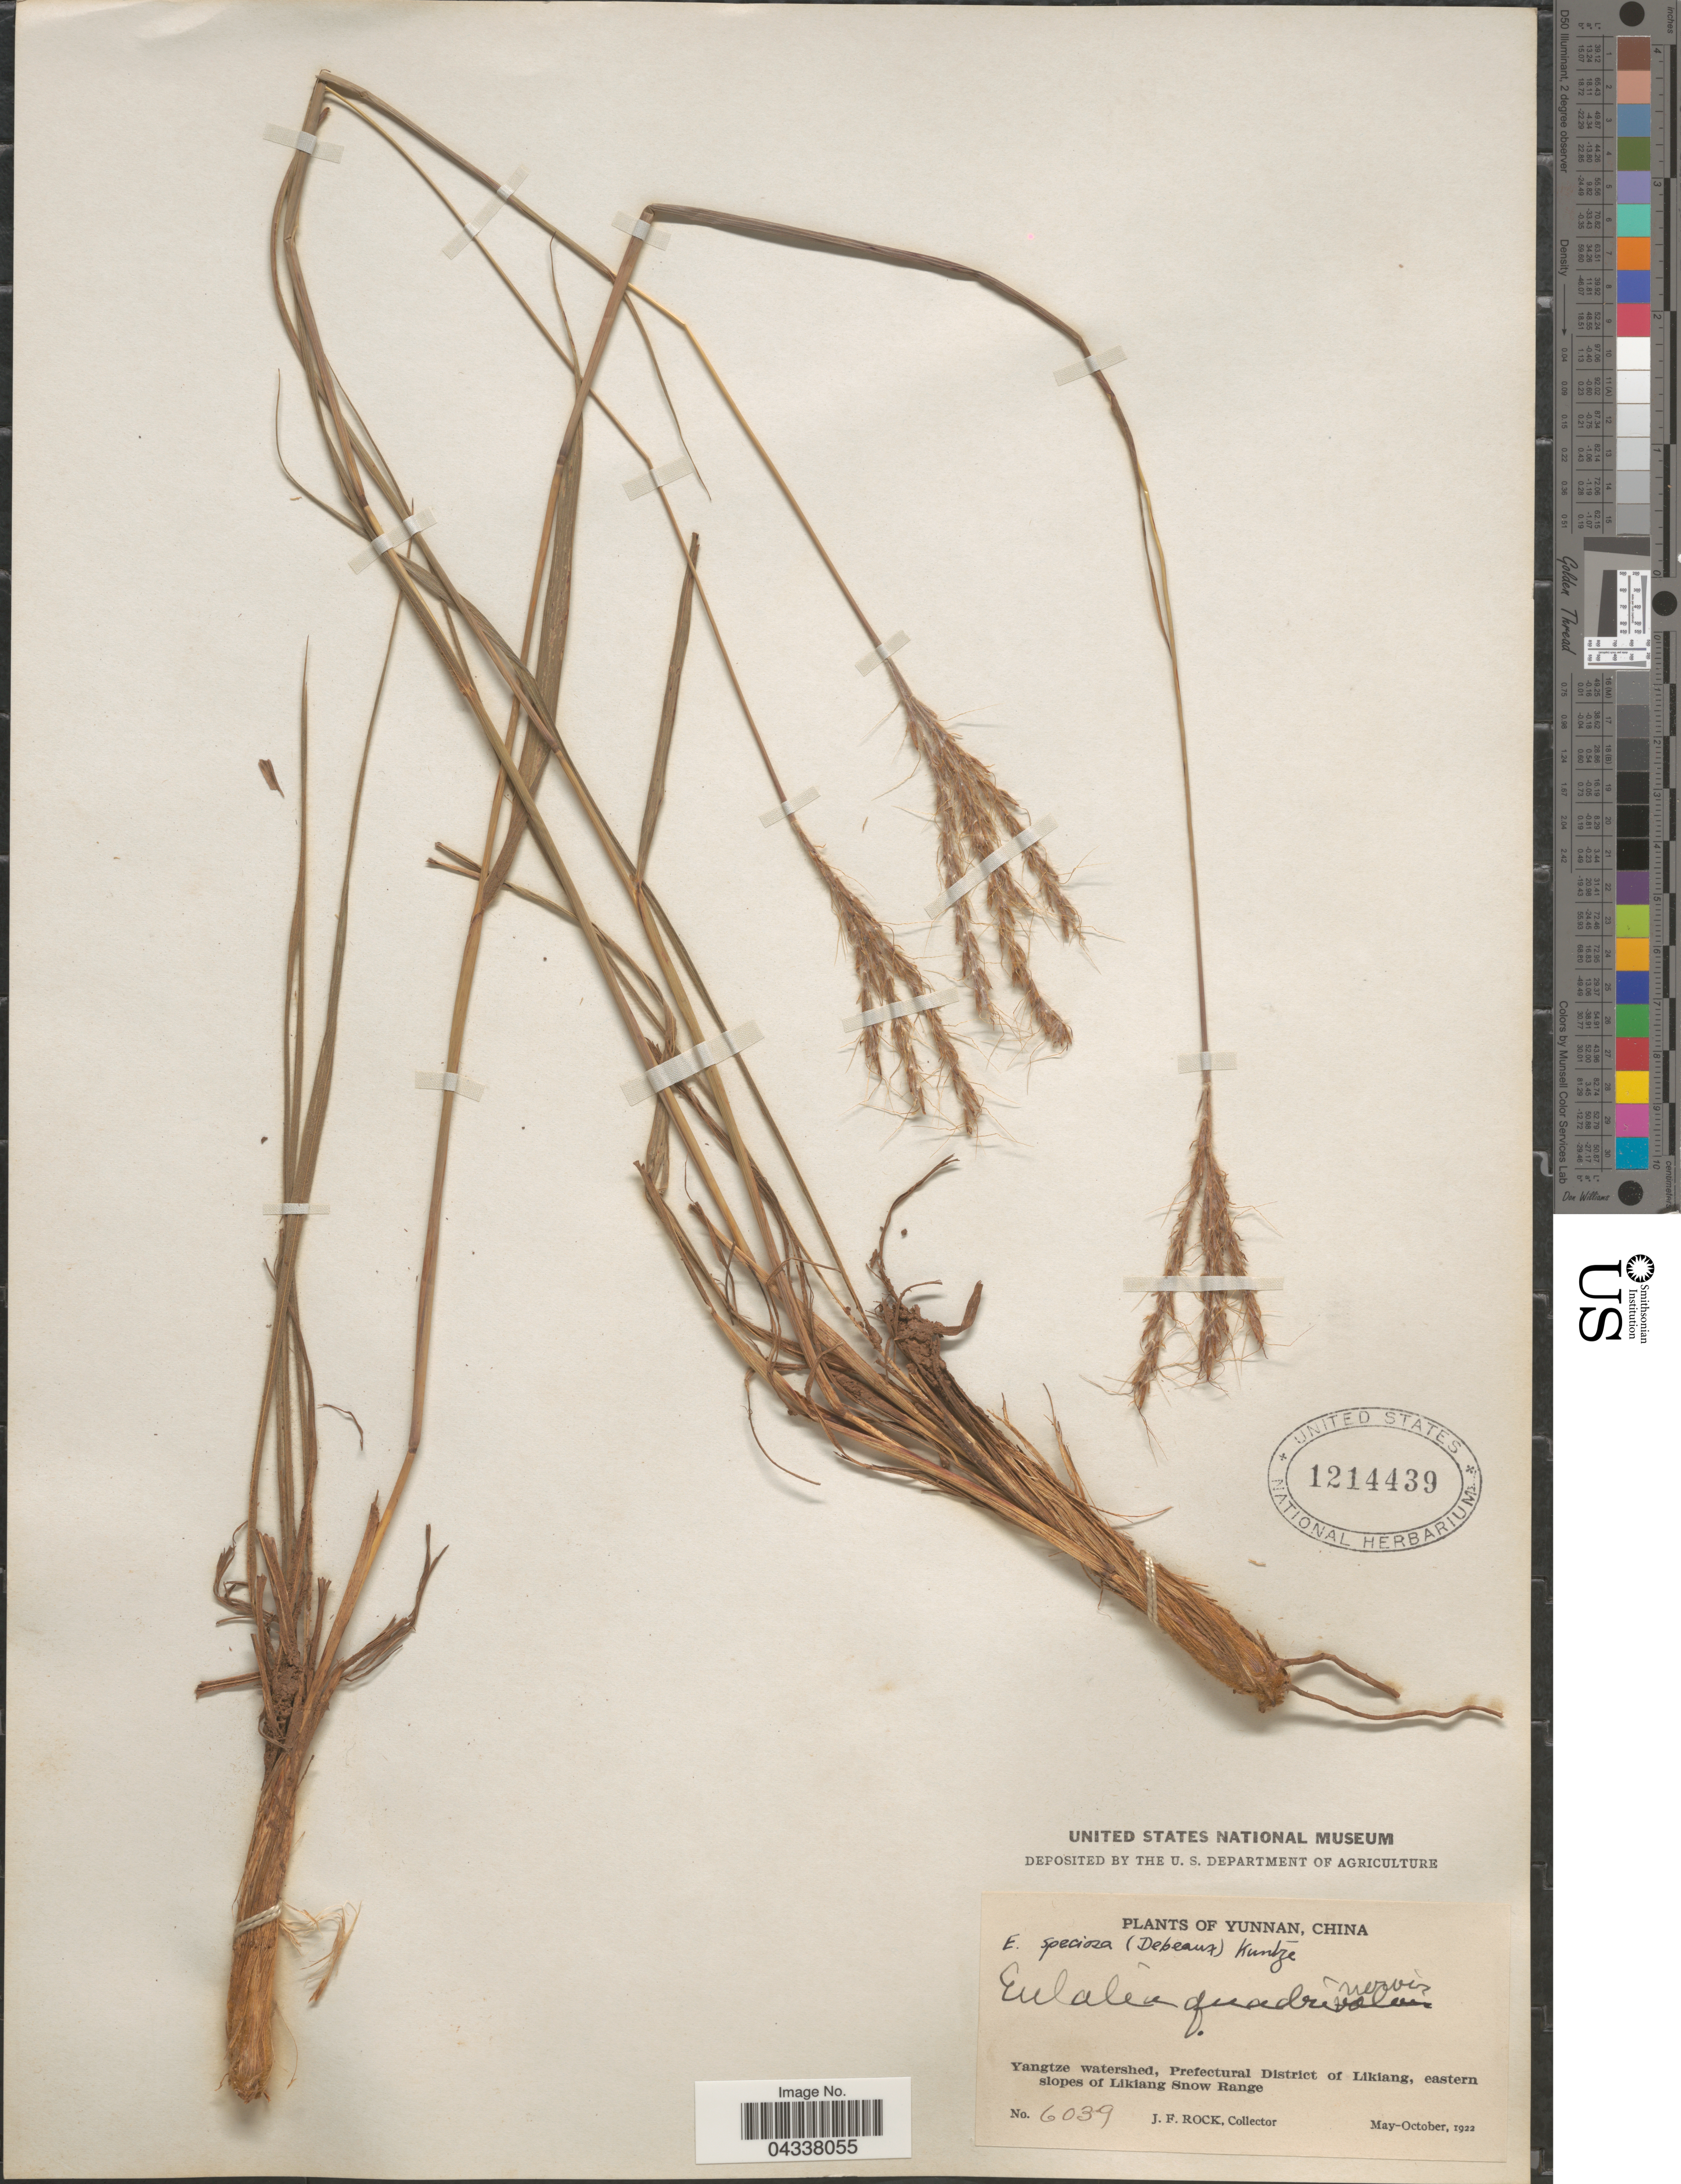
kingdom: Plantae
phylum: Tracheophyta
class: Liliopsida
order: Poales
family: Poaceae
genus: Pseudopogonatherum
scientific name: Pseudopogonatherum speciosum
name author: (Debeaux) Ohwi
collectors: J. Rock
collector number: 6039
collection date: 1922-05/1922-10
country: China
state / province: Yunnan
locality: Yangtze watershed, Prefectural District of Likiang, eastern slopes of Likiang Snow Range.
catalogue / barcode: US 1214439